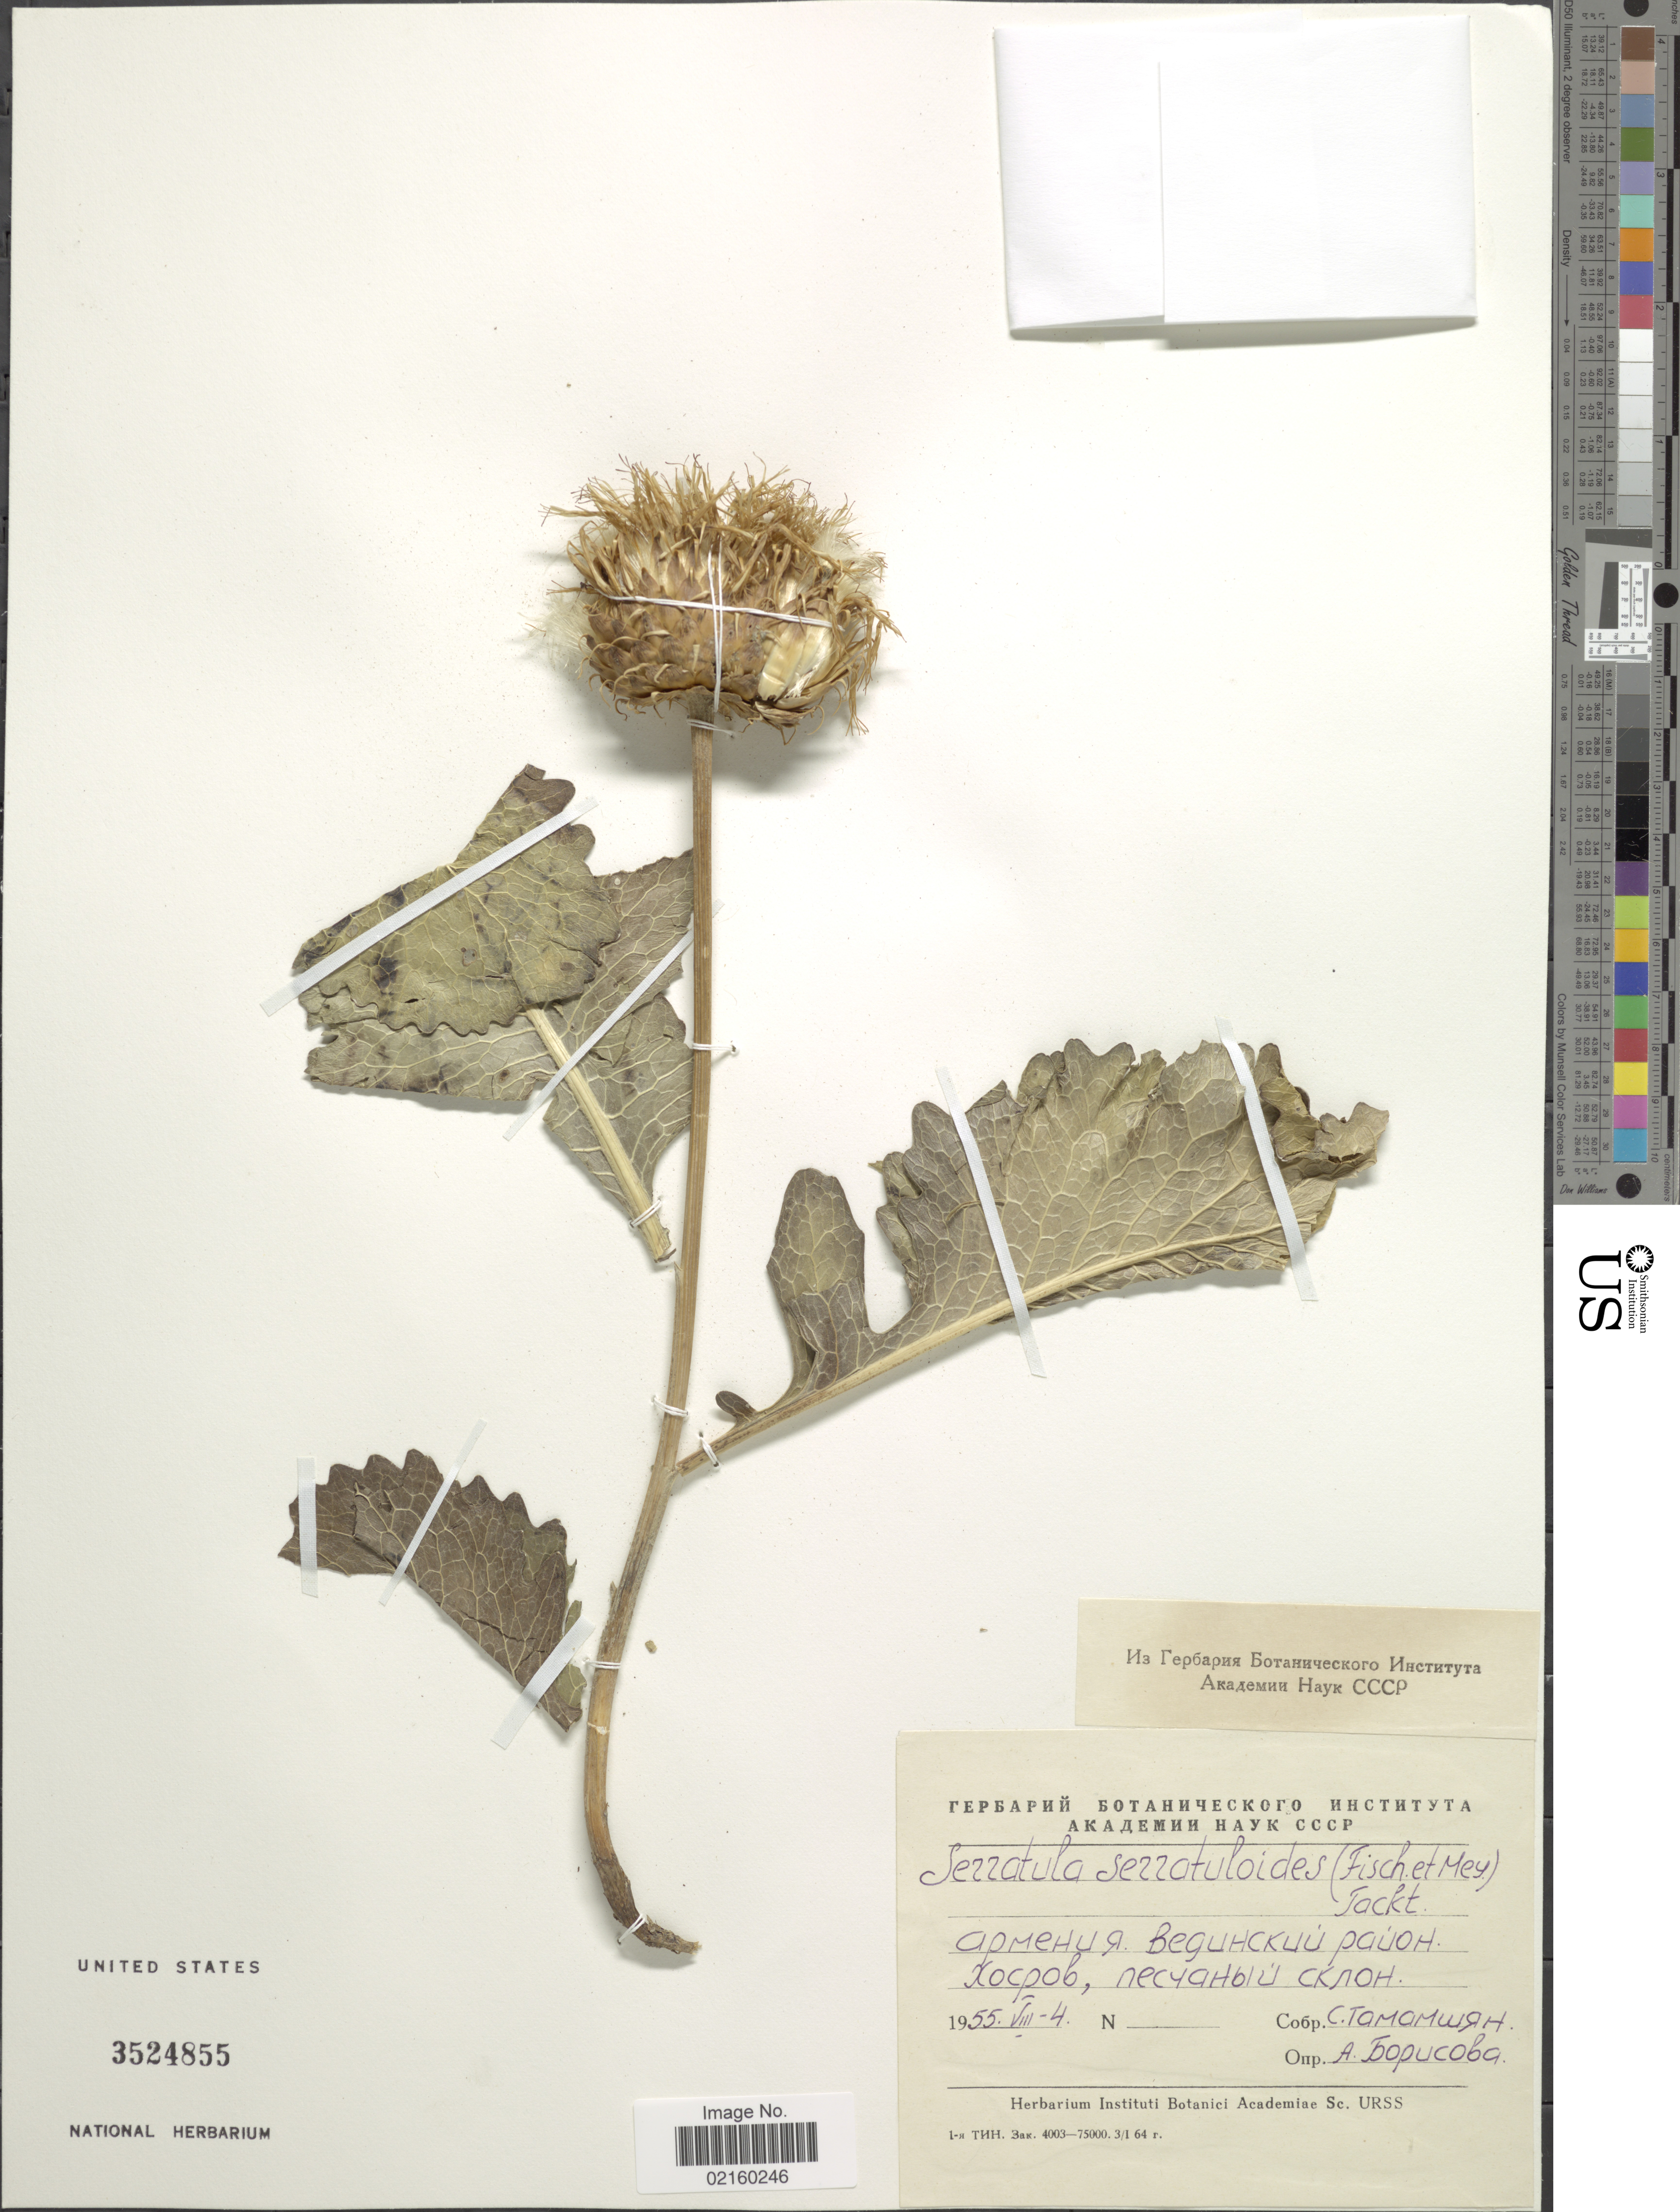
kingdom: Plantae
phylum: Tracheophyta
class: Magnoliopsida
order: Asterales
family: Asteraceae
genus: Klasea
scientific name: Klasea serratuloides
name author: (DC.) Greuter & Wagenitz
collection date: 1955-08-04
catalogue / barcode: US 3524855